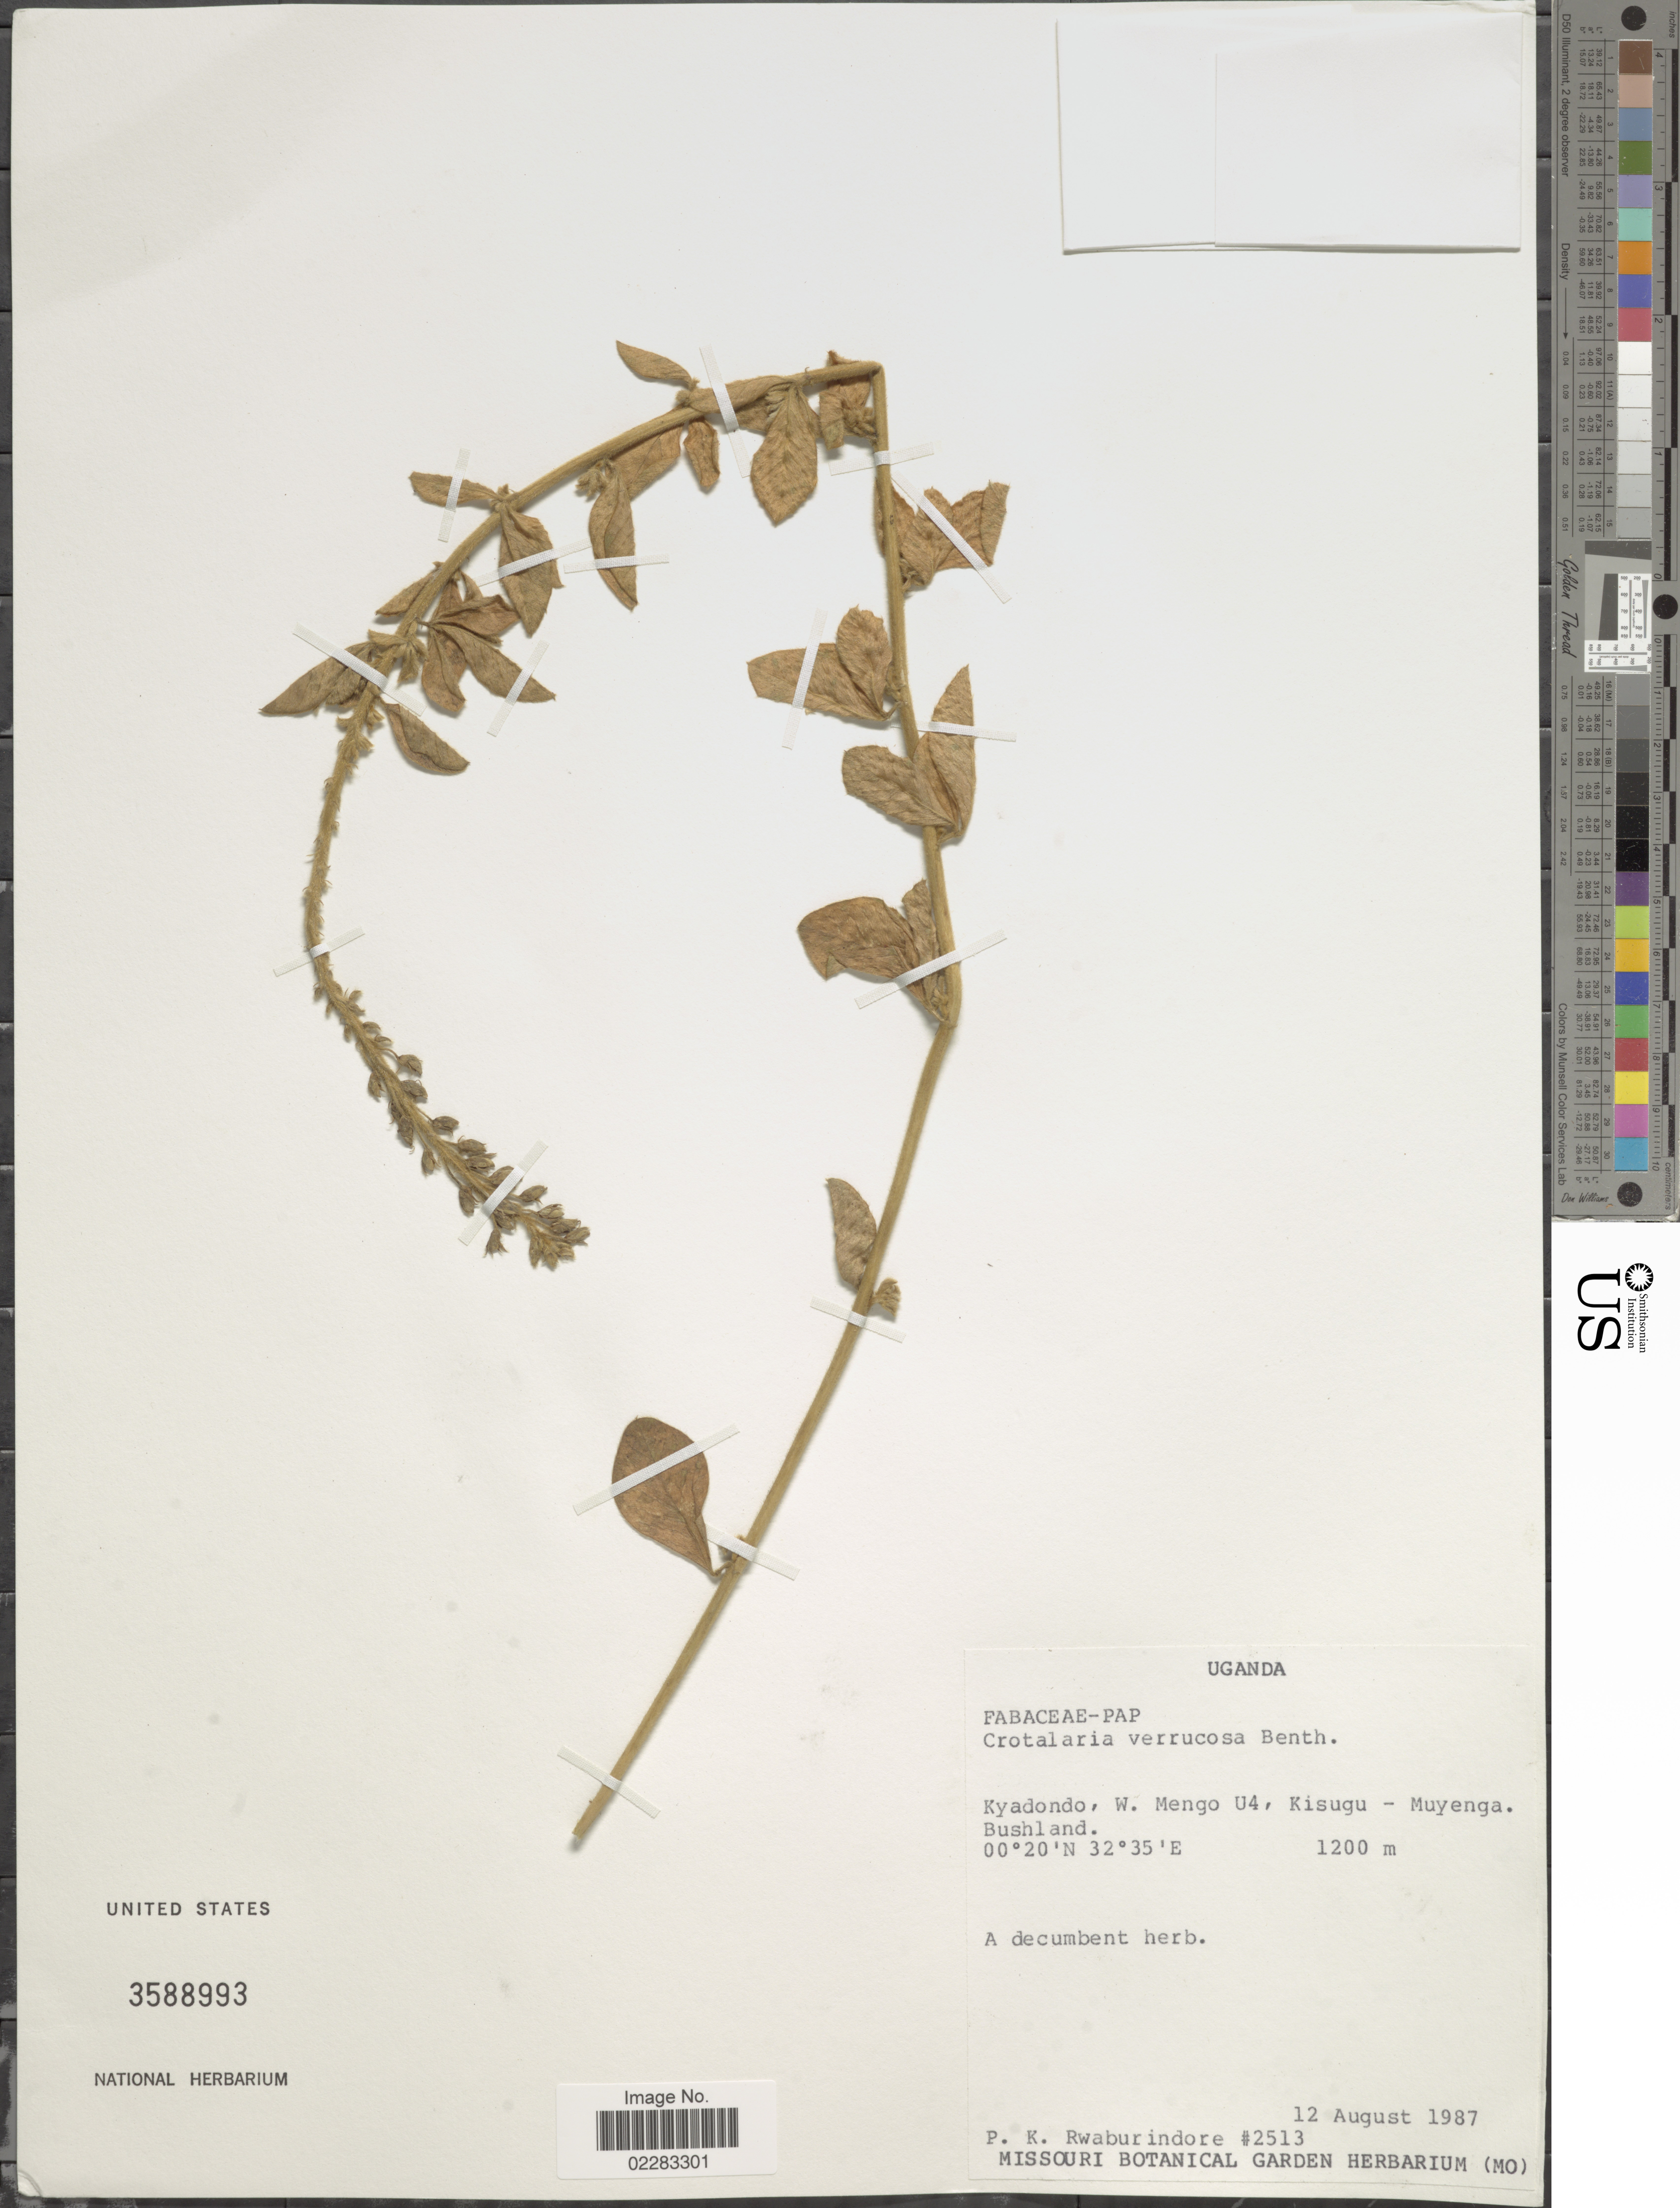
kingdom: Plantae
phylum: Tracheophyta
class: Magnoliopsida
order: Fabales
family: Fabaceae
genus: Crotalaria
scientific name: Crotalaria vasculosa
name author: Benth.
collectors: P. Rwaburindore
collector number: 2513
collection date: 1987-08-12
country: Uganda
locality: Kyadondo, W. Mengo U4, Kisugu - Muyenga. Bushland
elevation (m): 1200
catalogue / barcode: US 3588993